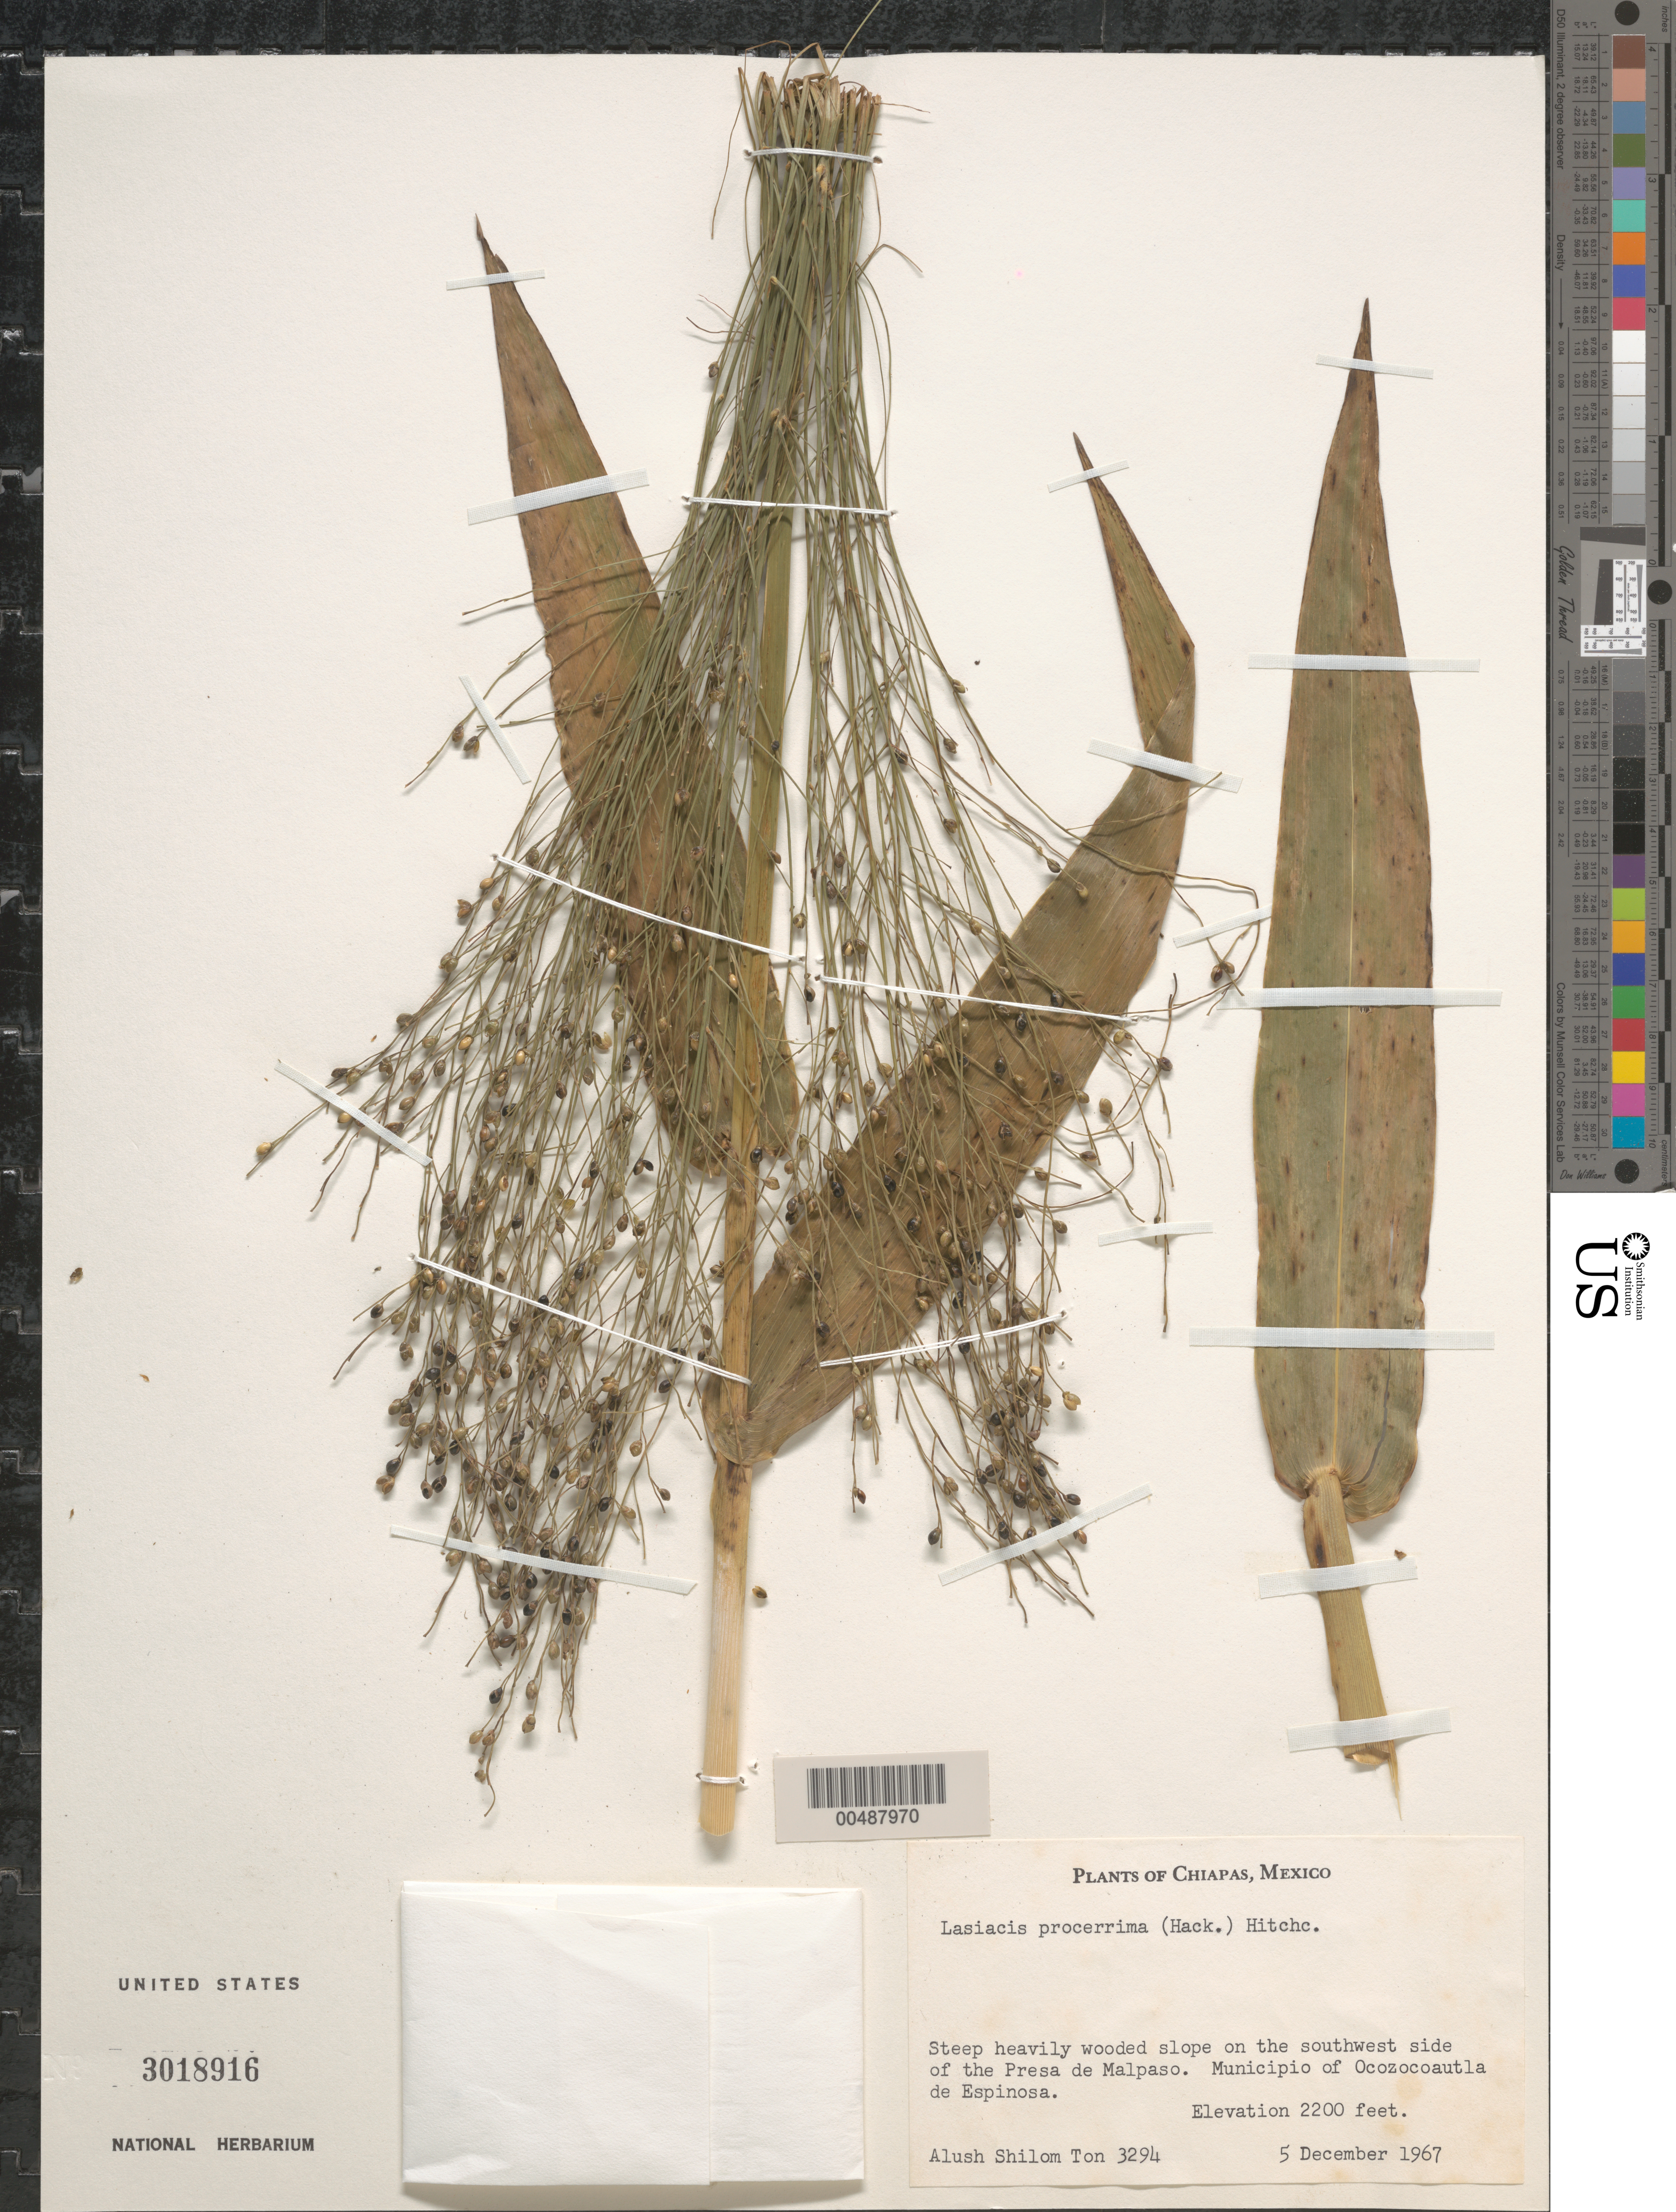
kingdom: Plantae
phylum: Tracheophyta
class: Liliopsida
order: Poales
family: Poaceae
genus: Lasiacis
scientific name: Lasiacis procerrima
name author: (Hack.) Hitchc.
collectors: A. S. Ton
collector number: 3294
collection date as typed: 5 Dec 1967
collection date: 1967-12-05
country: Mexico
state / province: Chiapas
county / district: Ocozocoautla de Espinosa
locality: On the SW side of the Presa de Malpaso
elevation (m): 671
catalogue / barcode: US 3018916